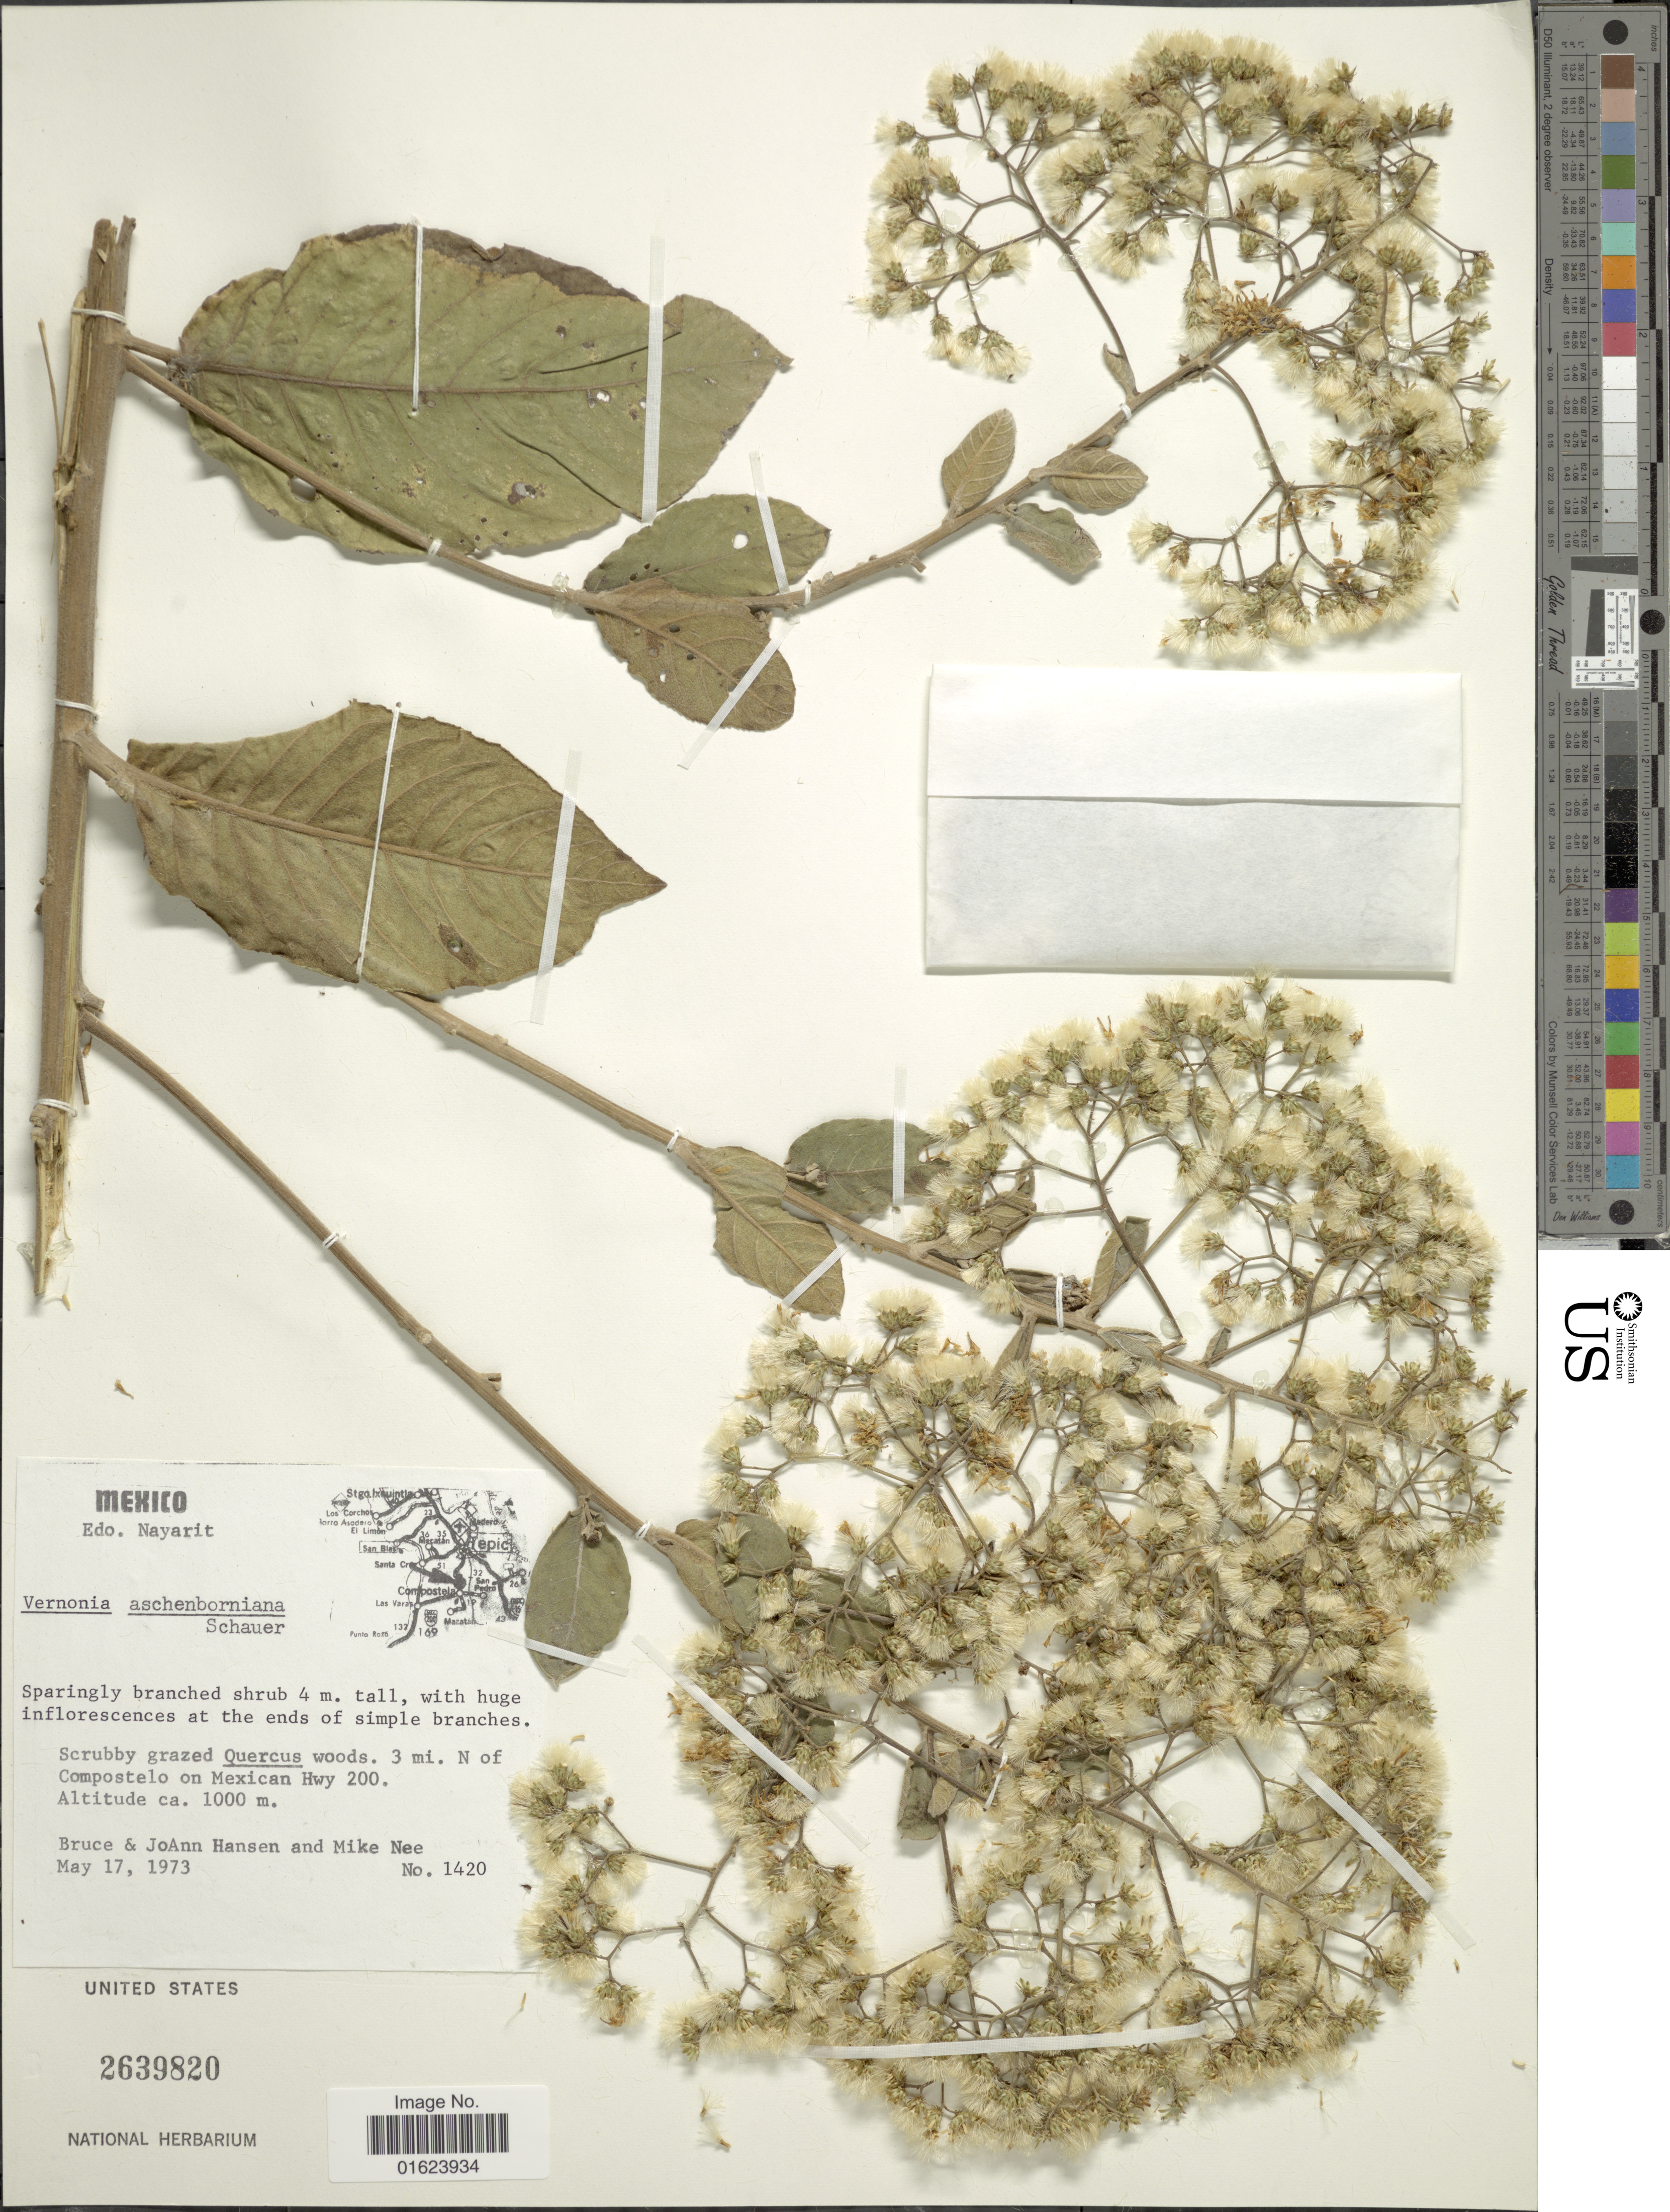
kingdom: Plantae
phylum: Tracheophyta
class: Magnoliopsida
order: Asterales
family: Asteraceae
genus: Vernonanthura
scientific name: Vernonanthura cordata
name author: (Kunth) H. Rob.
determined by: Renon, Polla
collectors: B. Hansen, J. Hansen & M. Nee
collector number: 1420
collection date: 1973-05-17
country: Mexico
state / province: Nayarit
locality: Edo. Nayarit. 3 mi. N of Compostelo on Mexican Hwy 200.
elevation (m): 1000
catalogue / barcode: US 2639820